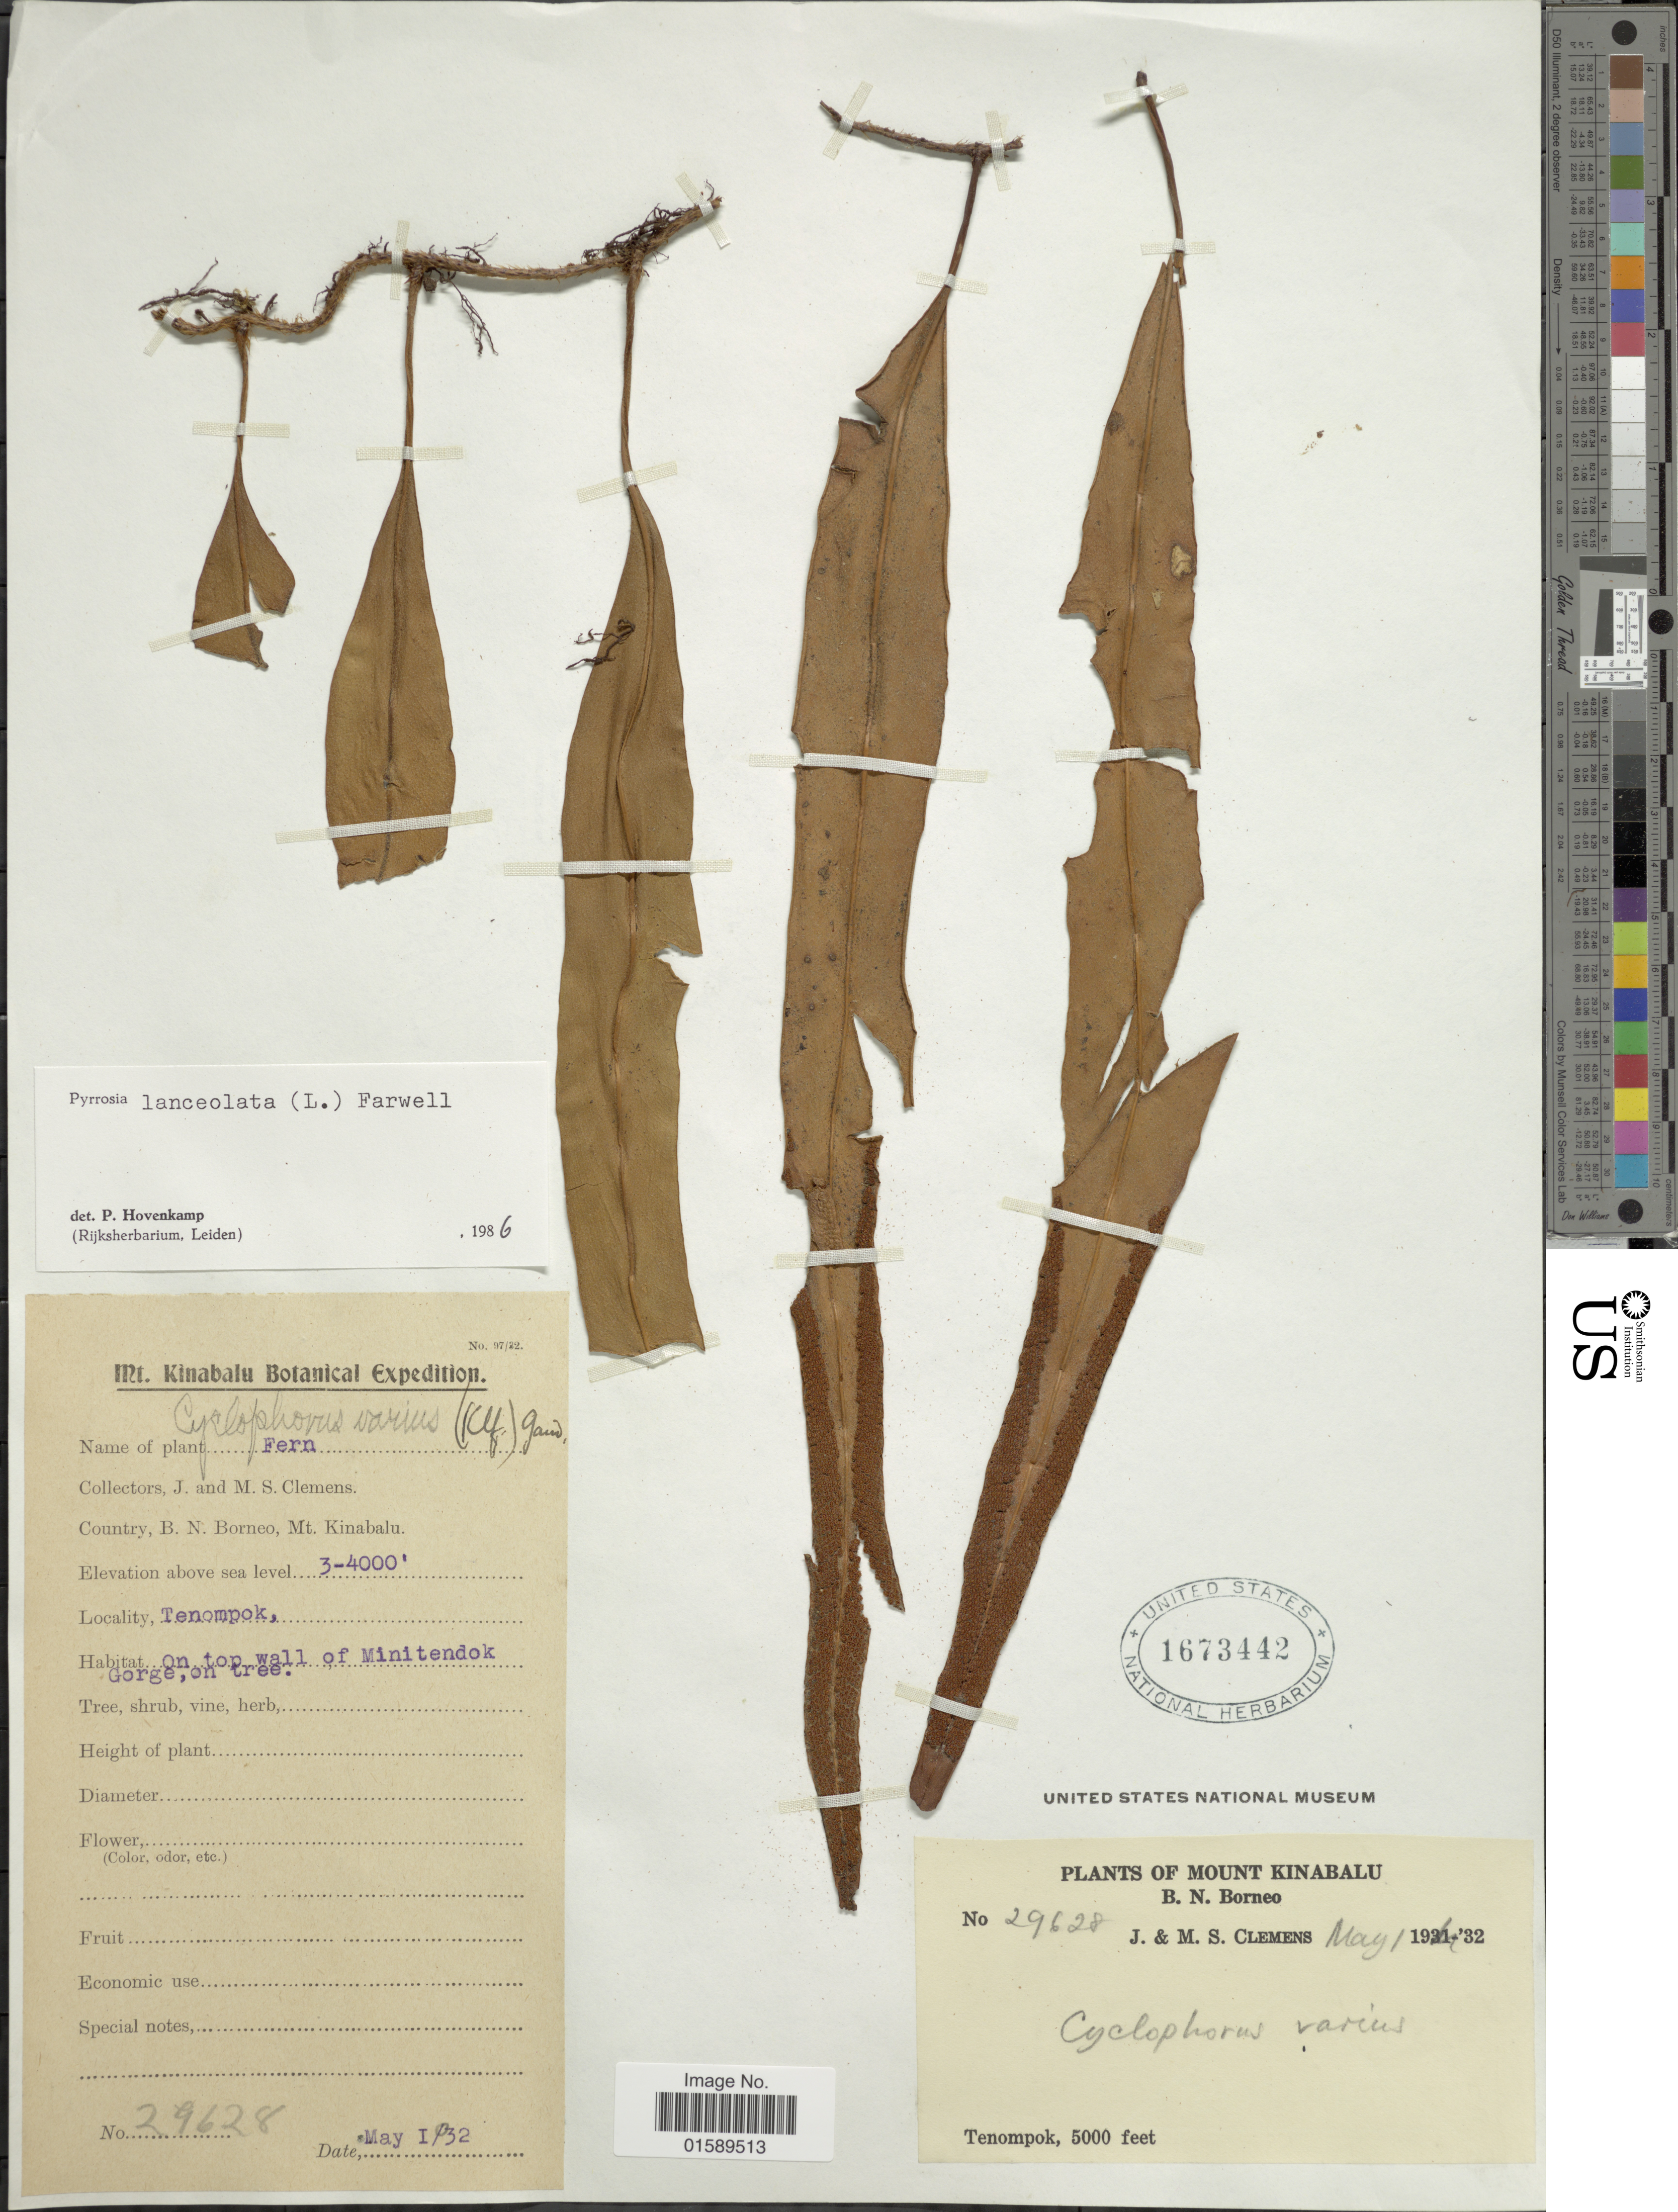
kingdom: Plantae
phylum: Tracheophyta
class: Polypodiopsida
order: Polypodiales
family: Polypodiaceae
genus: Pyrrosia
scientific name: Pyrrosia lanceolata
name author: (L.) Farw.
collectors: J. Clemens & M. S. Clemens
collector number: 29628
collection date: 1932-05-01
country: Malaysia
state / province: Sabah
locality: B.N. Borneo, Mt. Kinabalu., Tenompok.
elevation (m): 914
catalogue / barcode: US 1673442